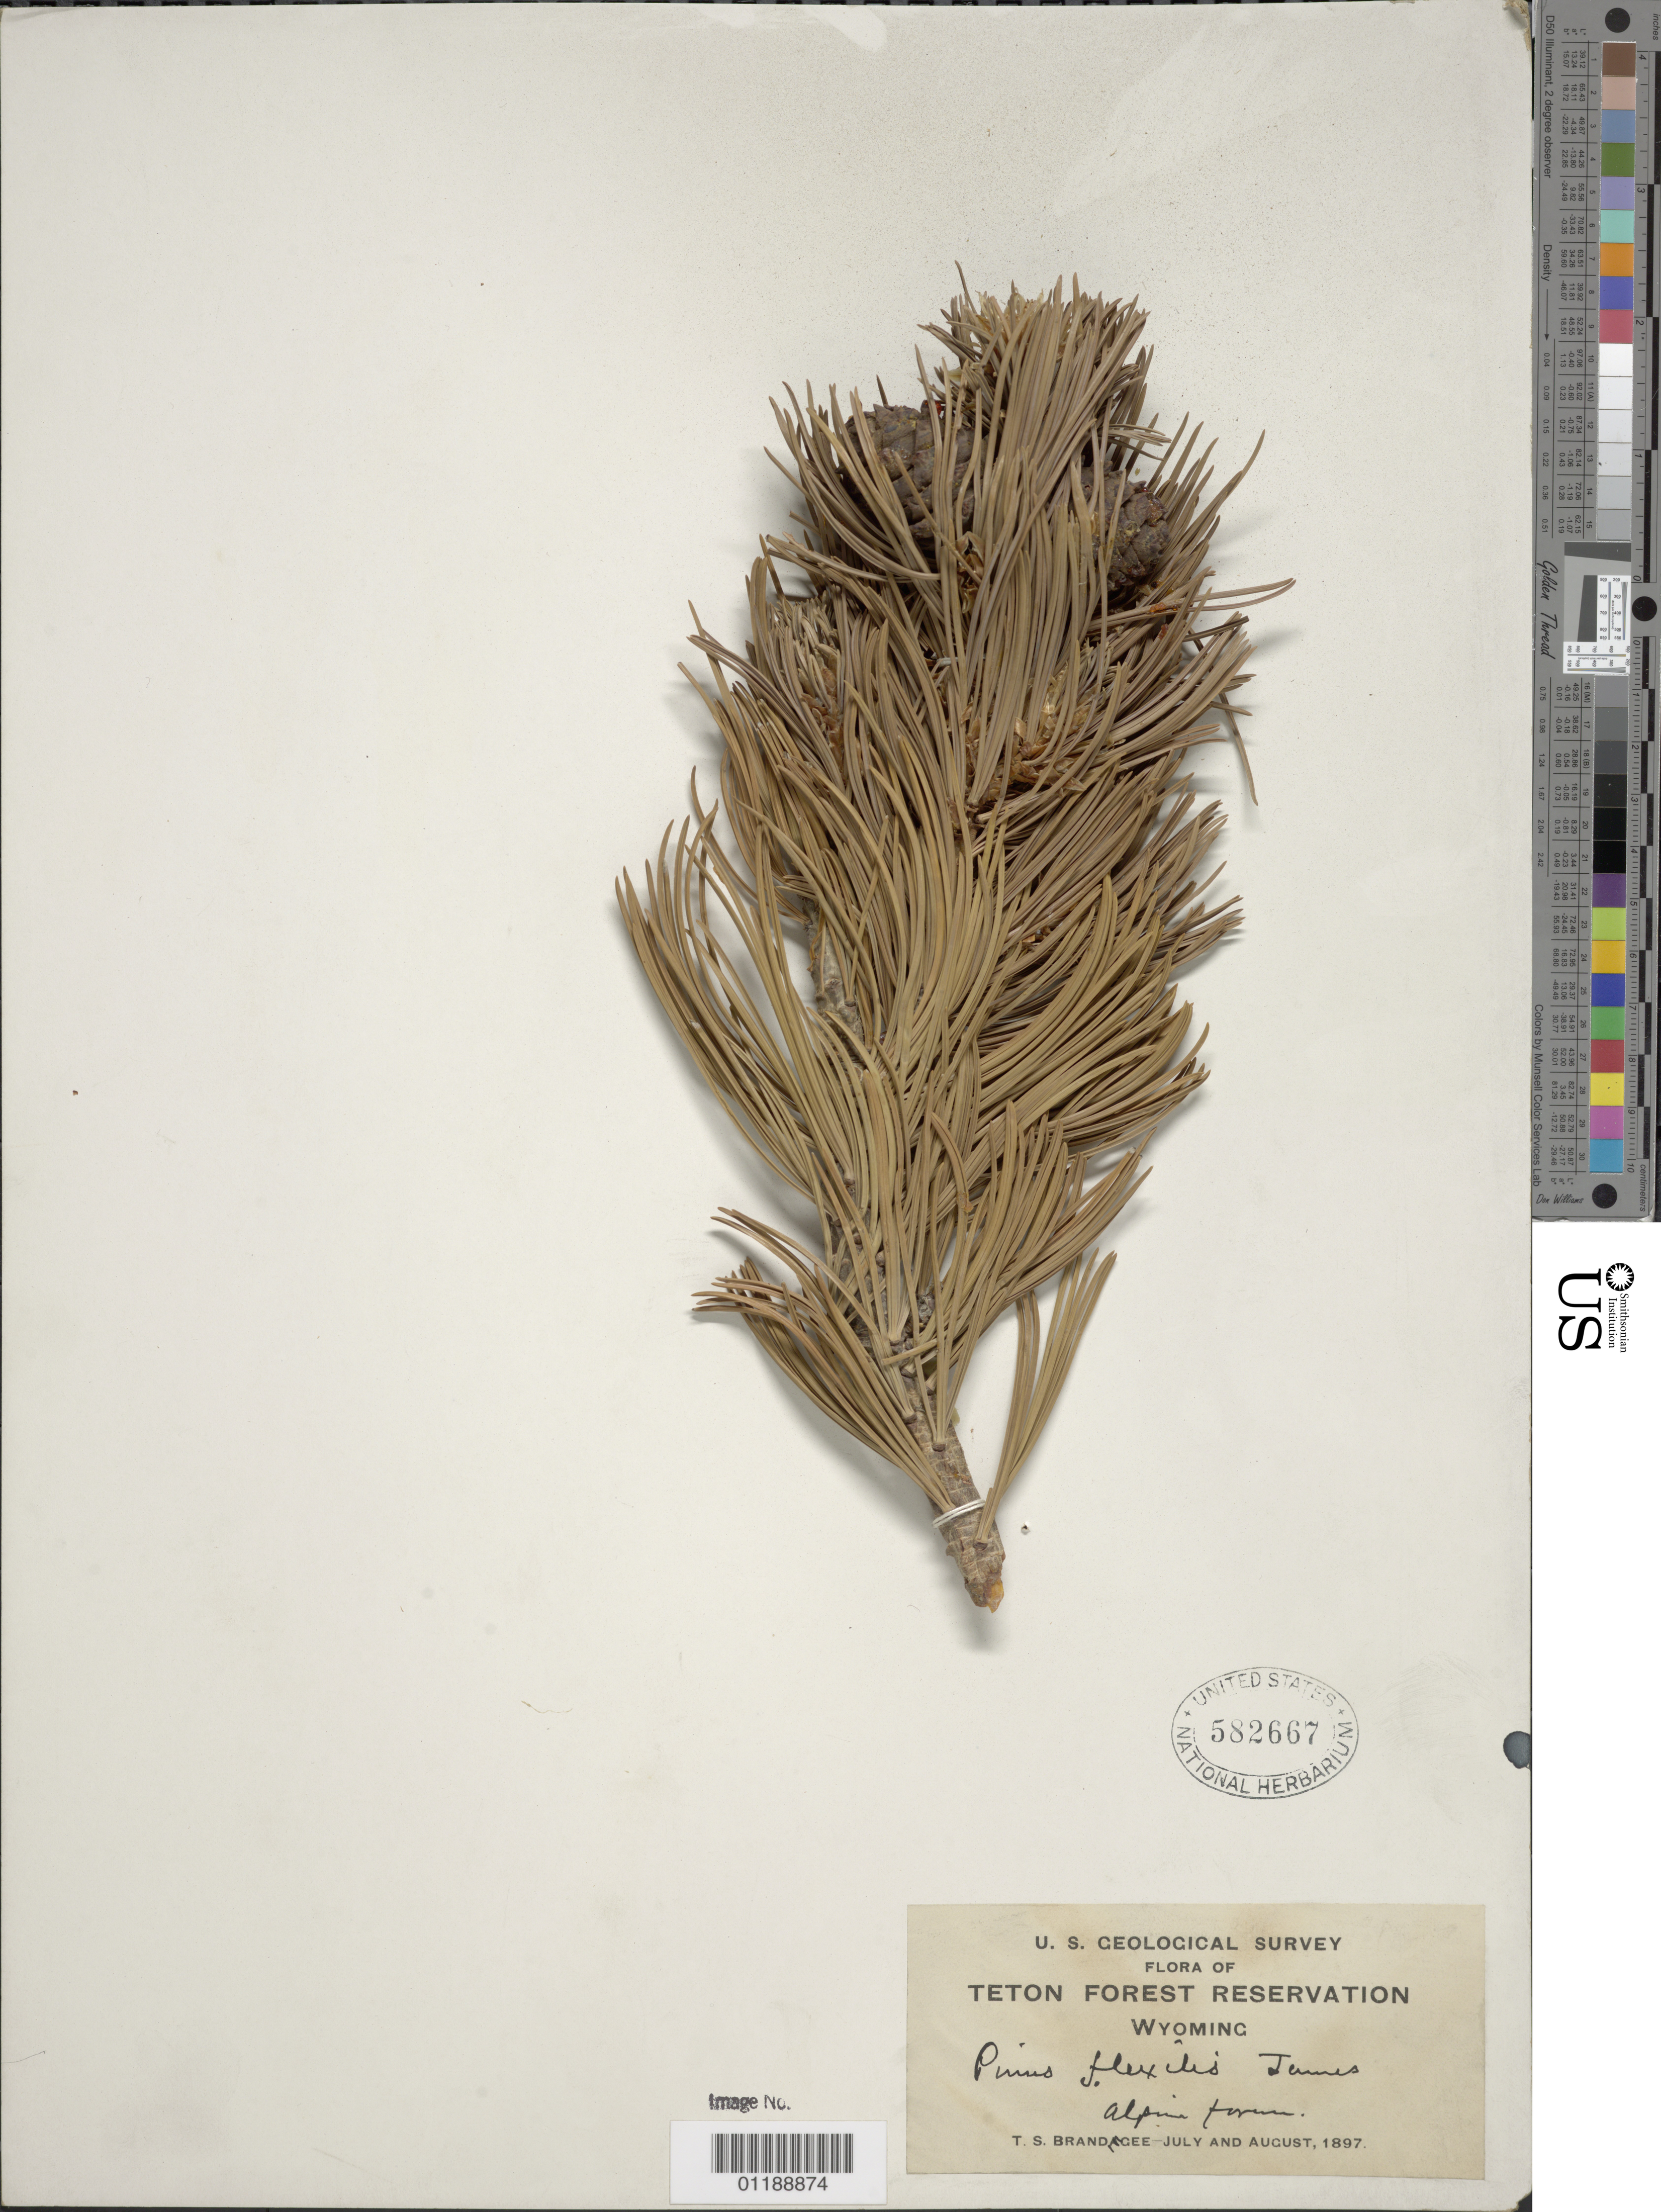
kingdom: Plantae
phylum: Tracheophyta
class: Pinopsida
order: Pinales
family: Pinaceae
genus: Pinus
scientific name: Pinus flexilis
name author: E. James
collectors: T. S. Brandegee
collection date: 1897-07/1897-08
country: United States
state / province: Wyoming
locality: Teton Forest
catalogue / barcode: US 582667